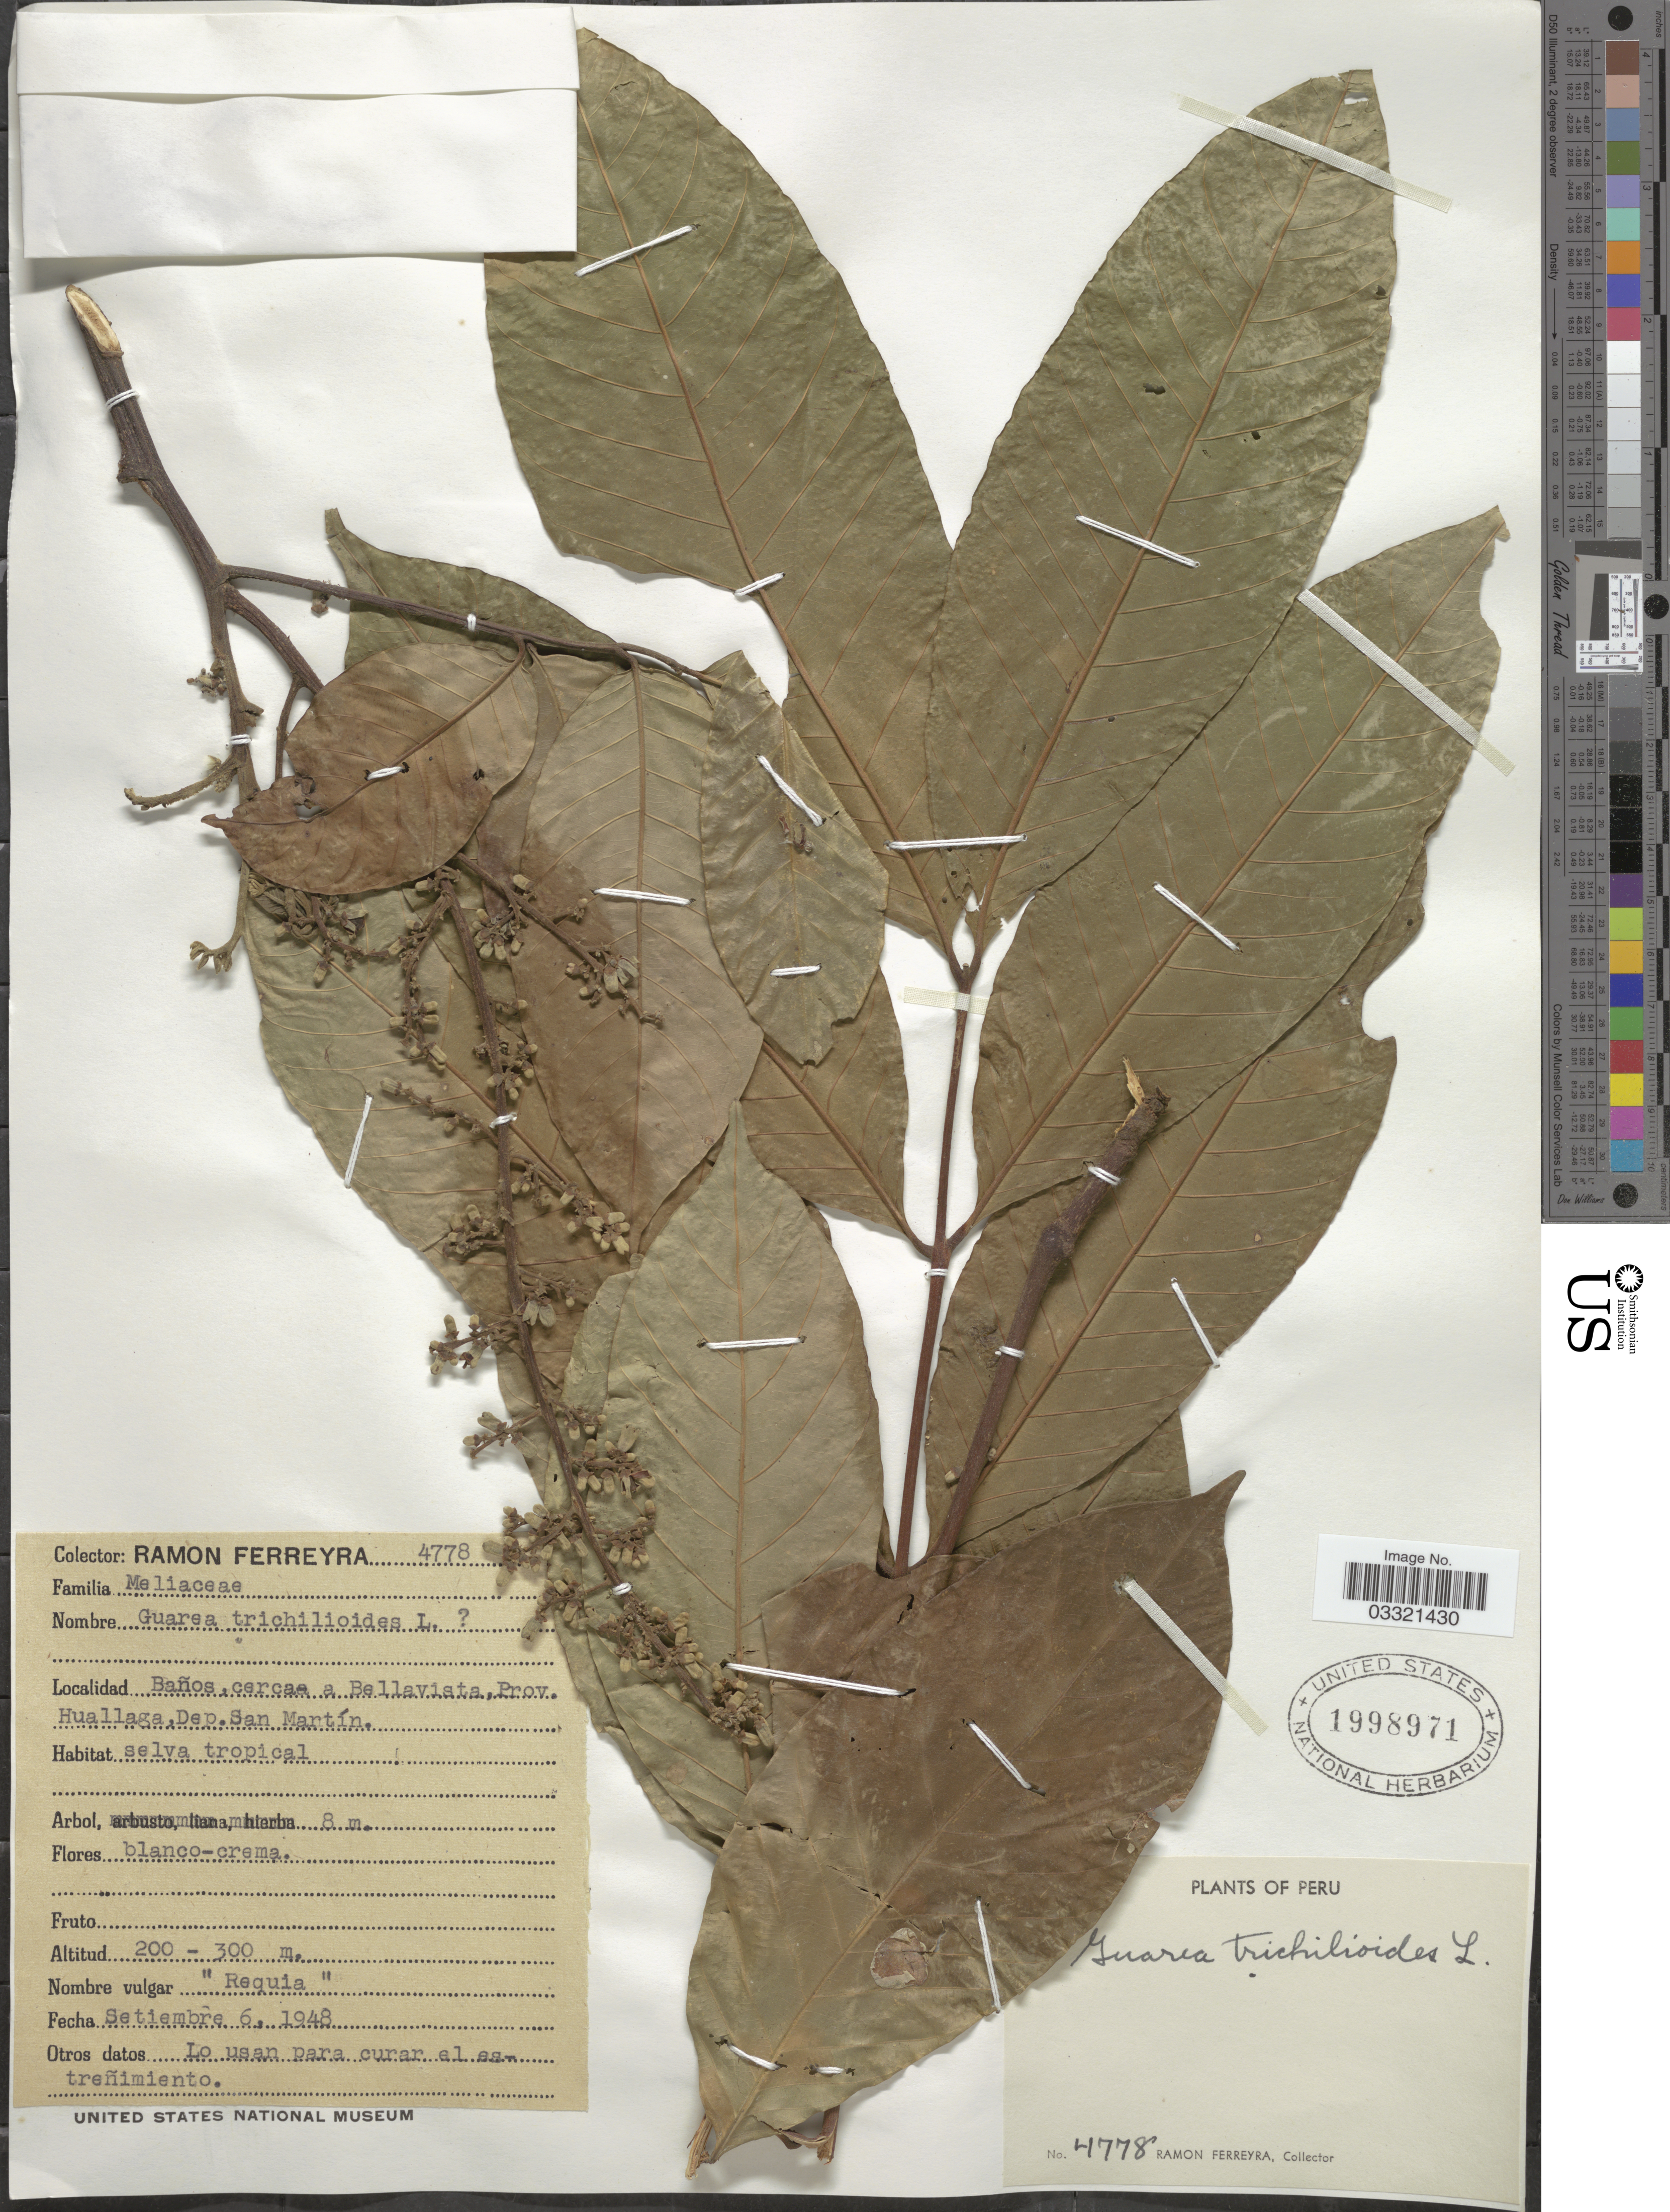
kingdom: Plantae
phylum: Tracheophyta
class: Magnoliopsida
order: Sapindales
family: Meliaceae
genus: Guarea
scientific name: Guarea guidonia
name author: (L.) Sleumer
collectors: R. A. Ferreyra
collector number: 4778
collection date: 1948-09-06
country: Peru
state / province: San Martín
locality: Baños, cerca a Bellavista, Prov. Huallaga, Dep. San Martín.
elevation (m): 200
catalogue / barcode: US 1998971